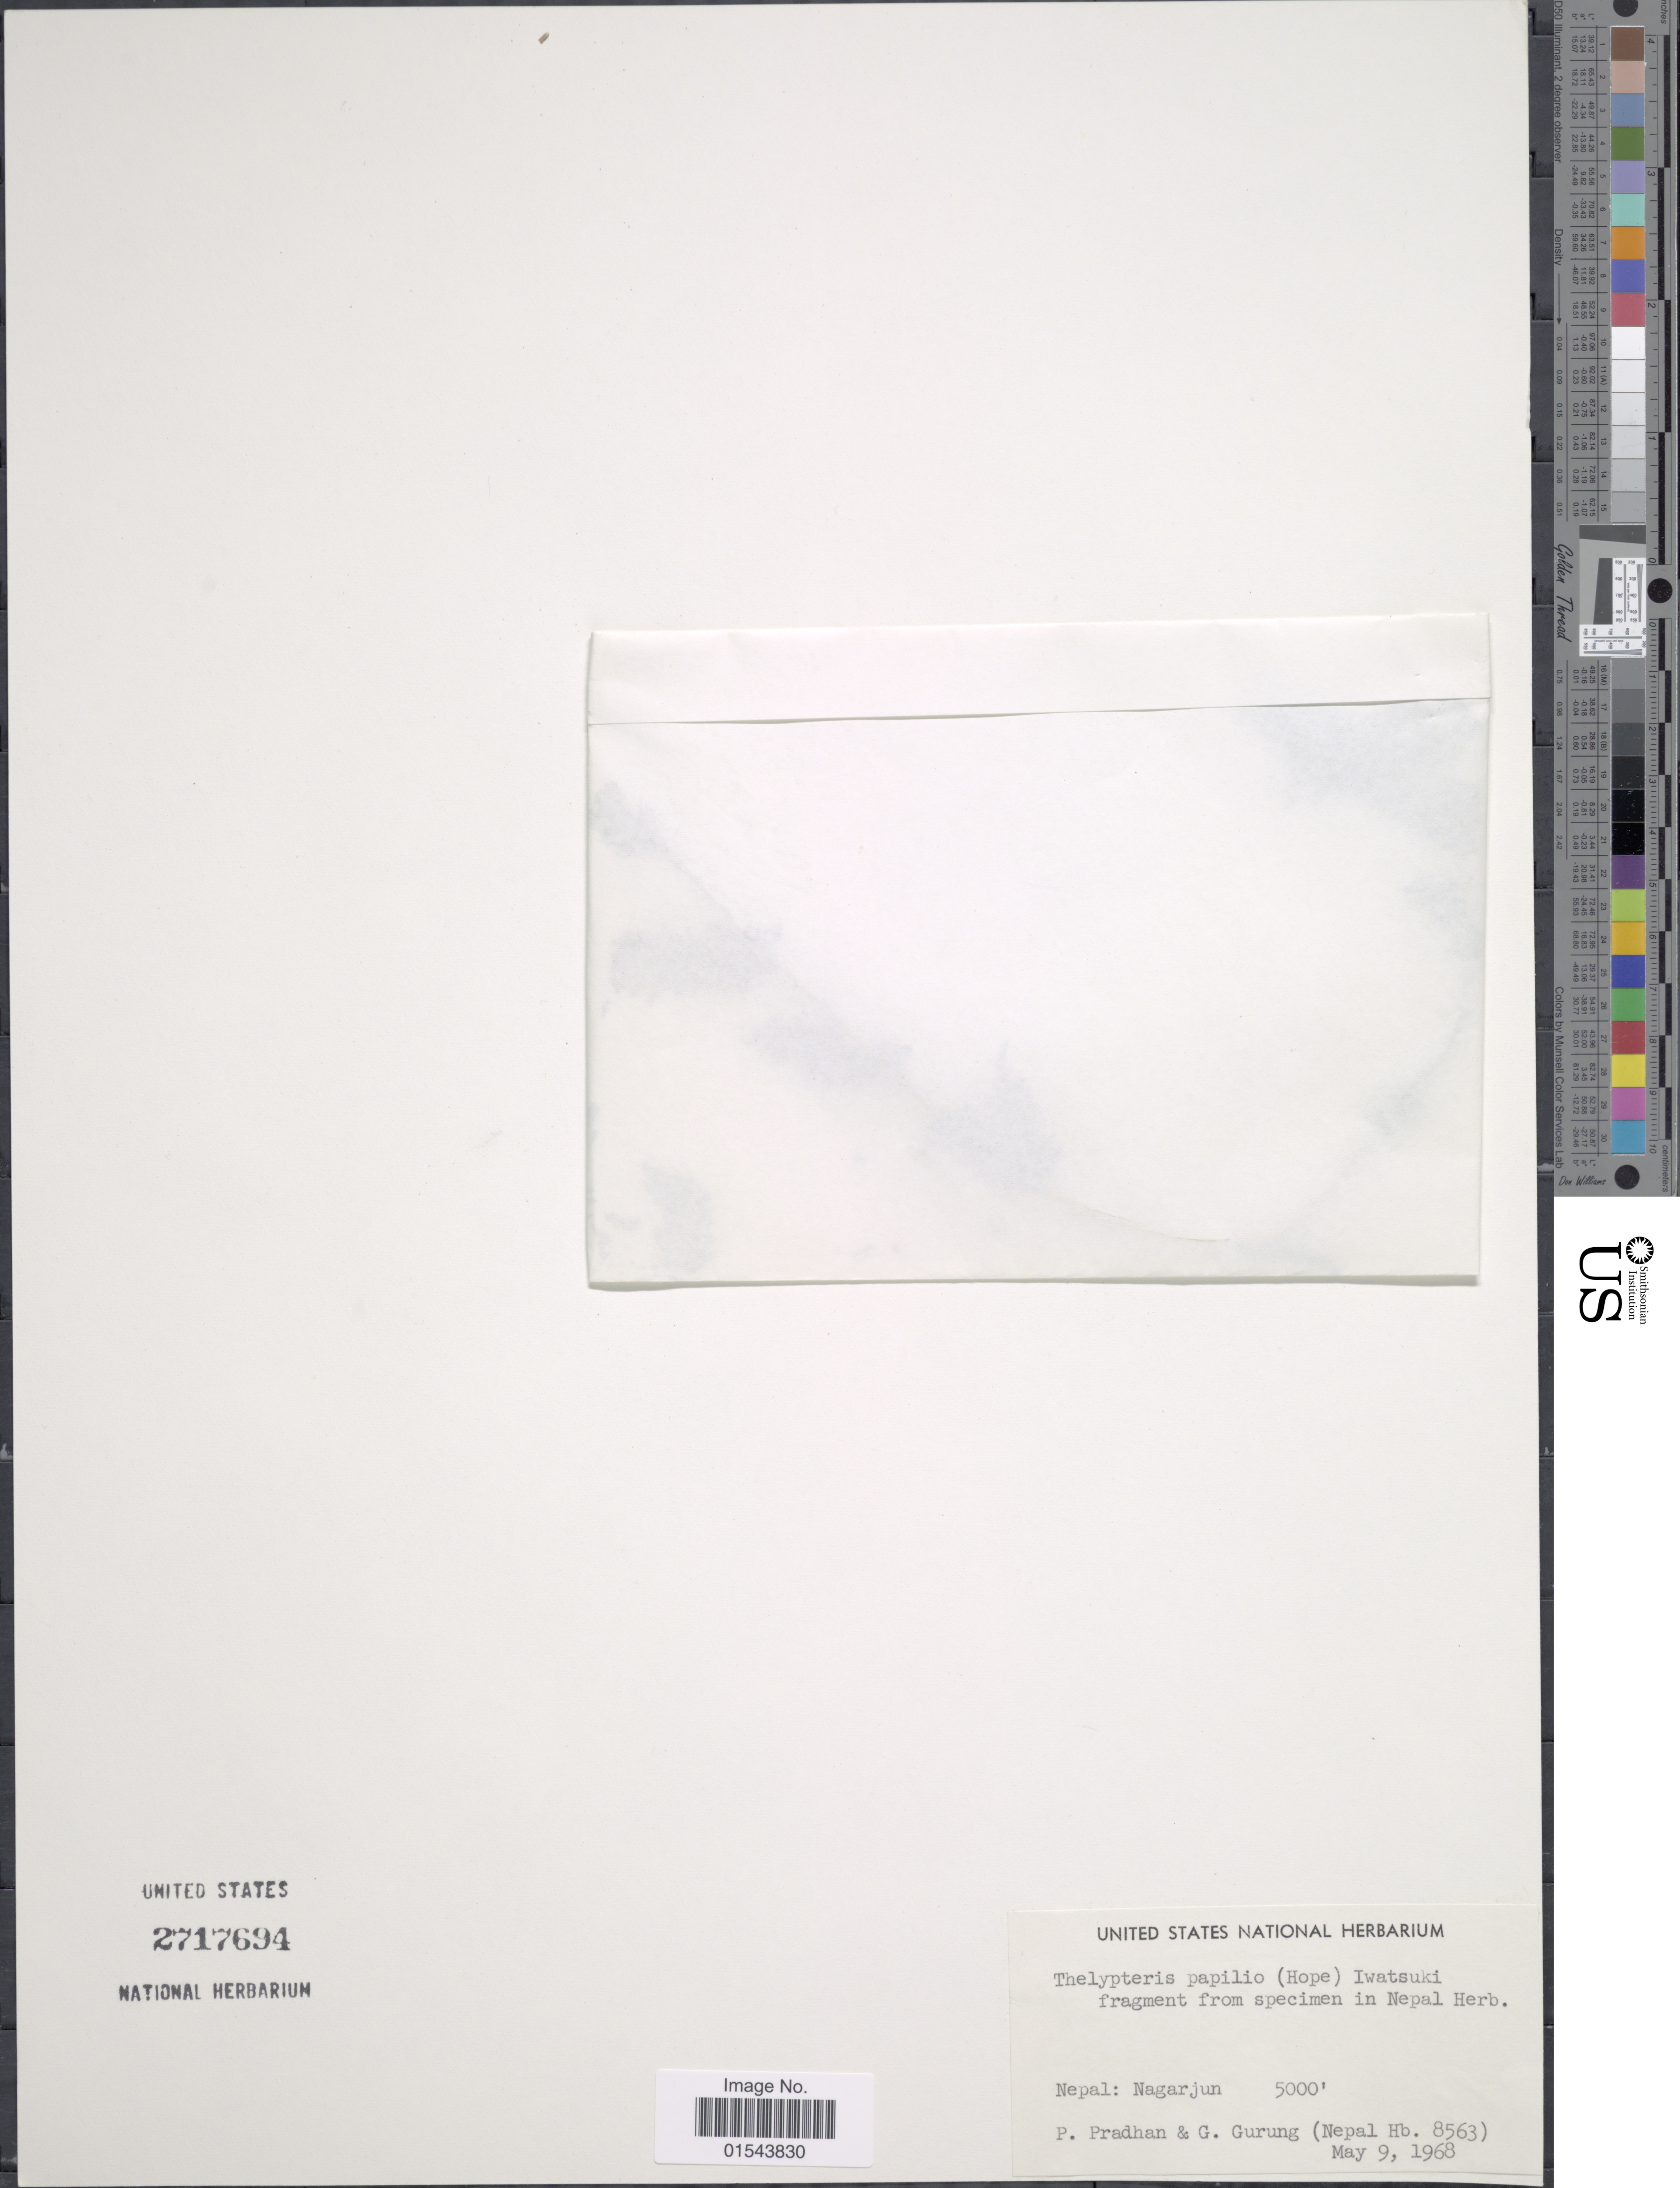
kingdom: Plantae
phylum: Tracheophyta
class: Polypodiopsida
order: Polypodiales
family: Thelypteridaceae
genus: Christella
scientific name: Christella papilio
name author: (C. Hope) Ching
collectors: P. Pradhan & G. Gurung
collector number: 8563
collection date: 1968-05-09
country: Nepal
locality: Nepal: Nagarjun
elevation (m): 1524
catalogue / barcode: US 2717694